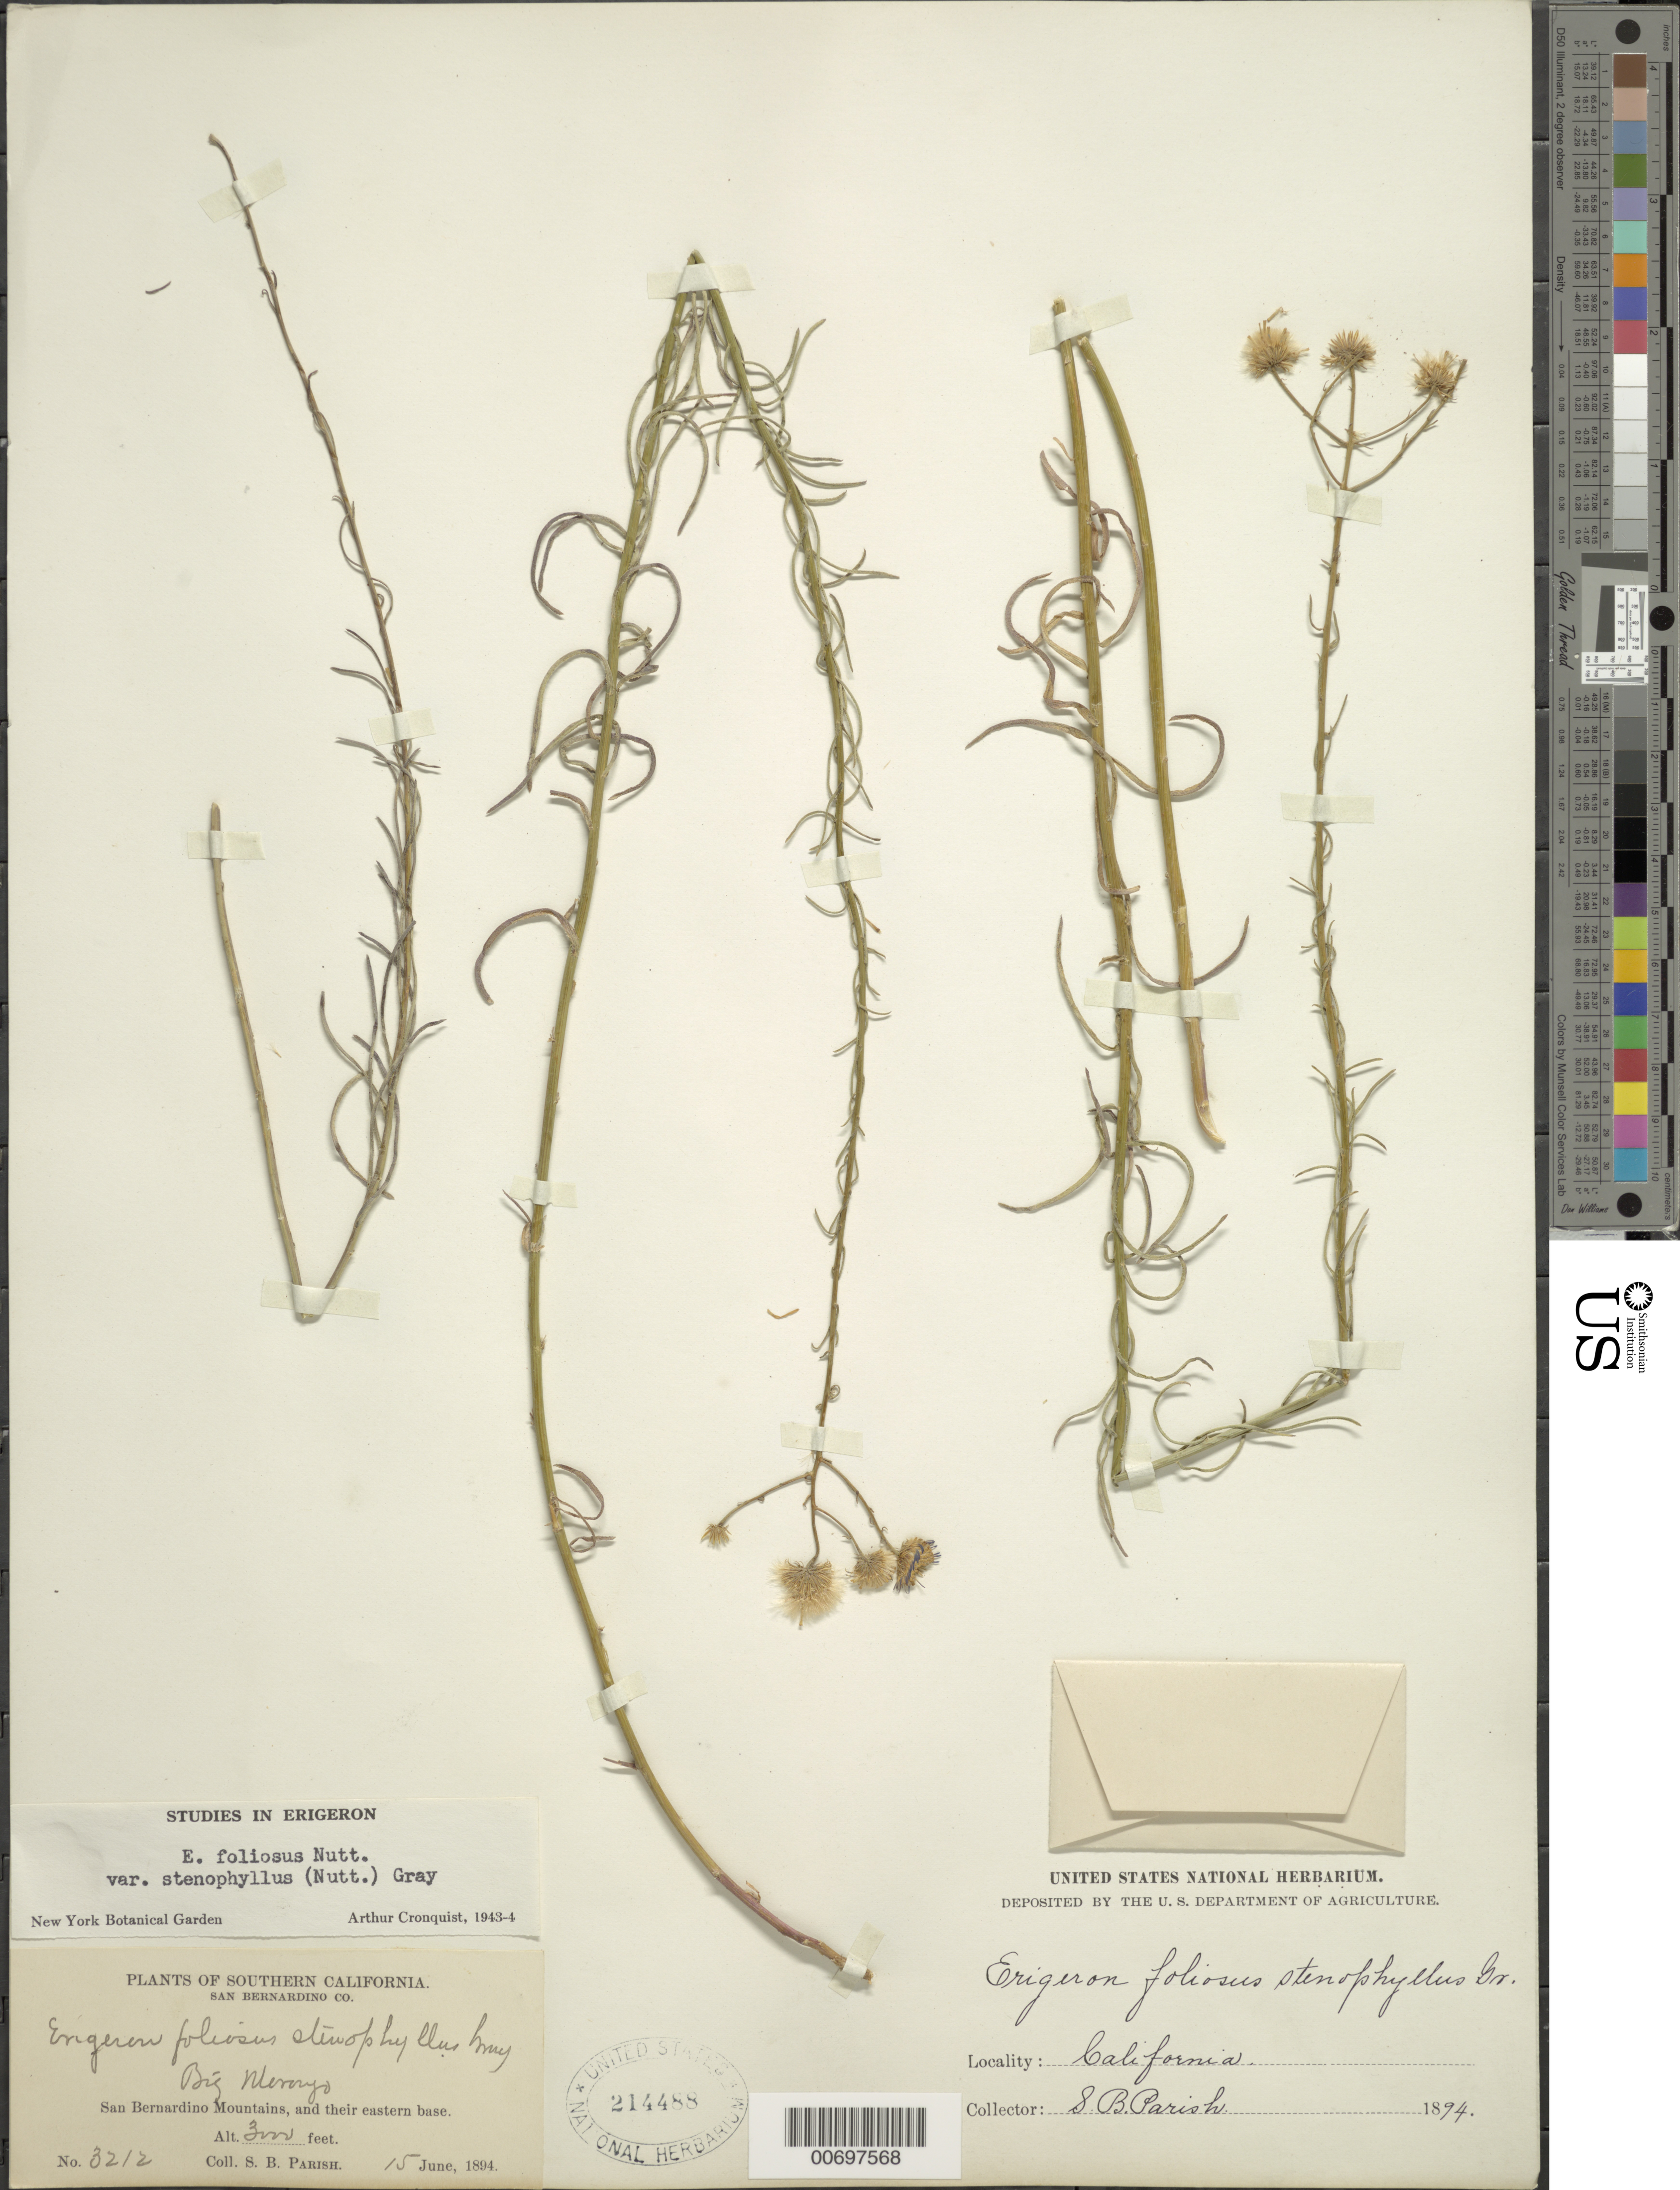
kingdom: Plantae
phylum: Tracheophyta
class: Magnoliopsida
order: Asterales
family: Asteraceae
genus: Erigeron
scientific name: Erigeron foliosus var. stenophyllus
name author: Nutt.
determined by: Cronquist, A. J.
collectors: S. B. Parish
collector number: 3212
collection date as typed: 15 Jun 1894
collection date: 1894-06-15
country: United States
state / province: California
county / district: San Bernardino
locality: San Bernardino Mts., and their eastern base.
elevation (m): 914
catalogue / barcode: US 214488